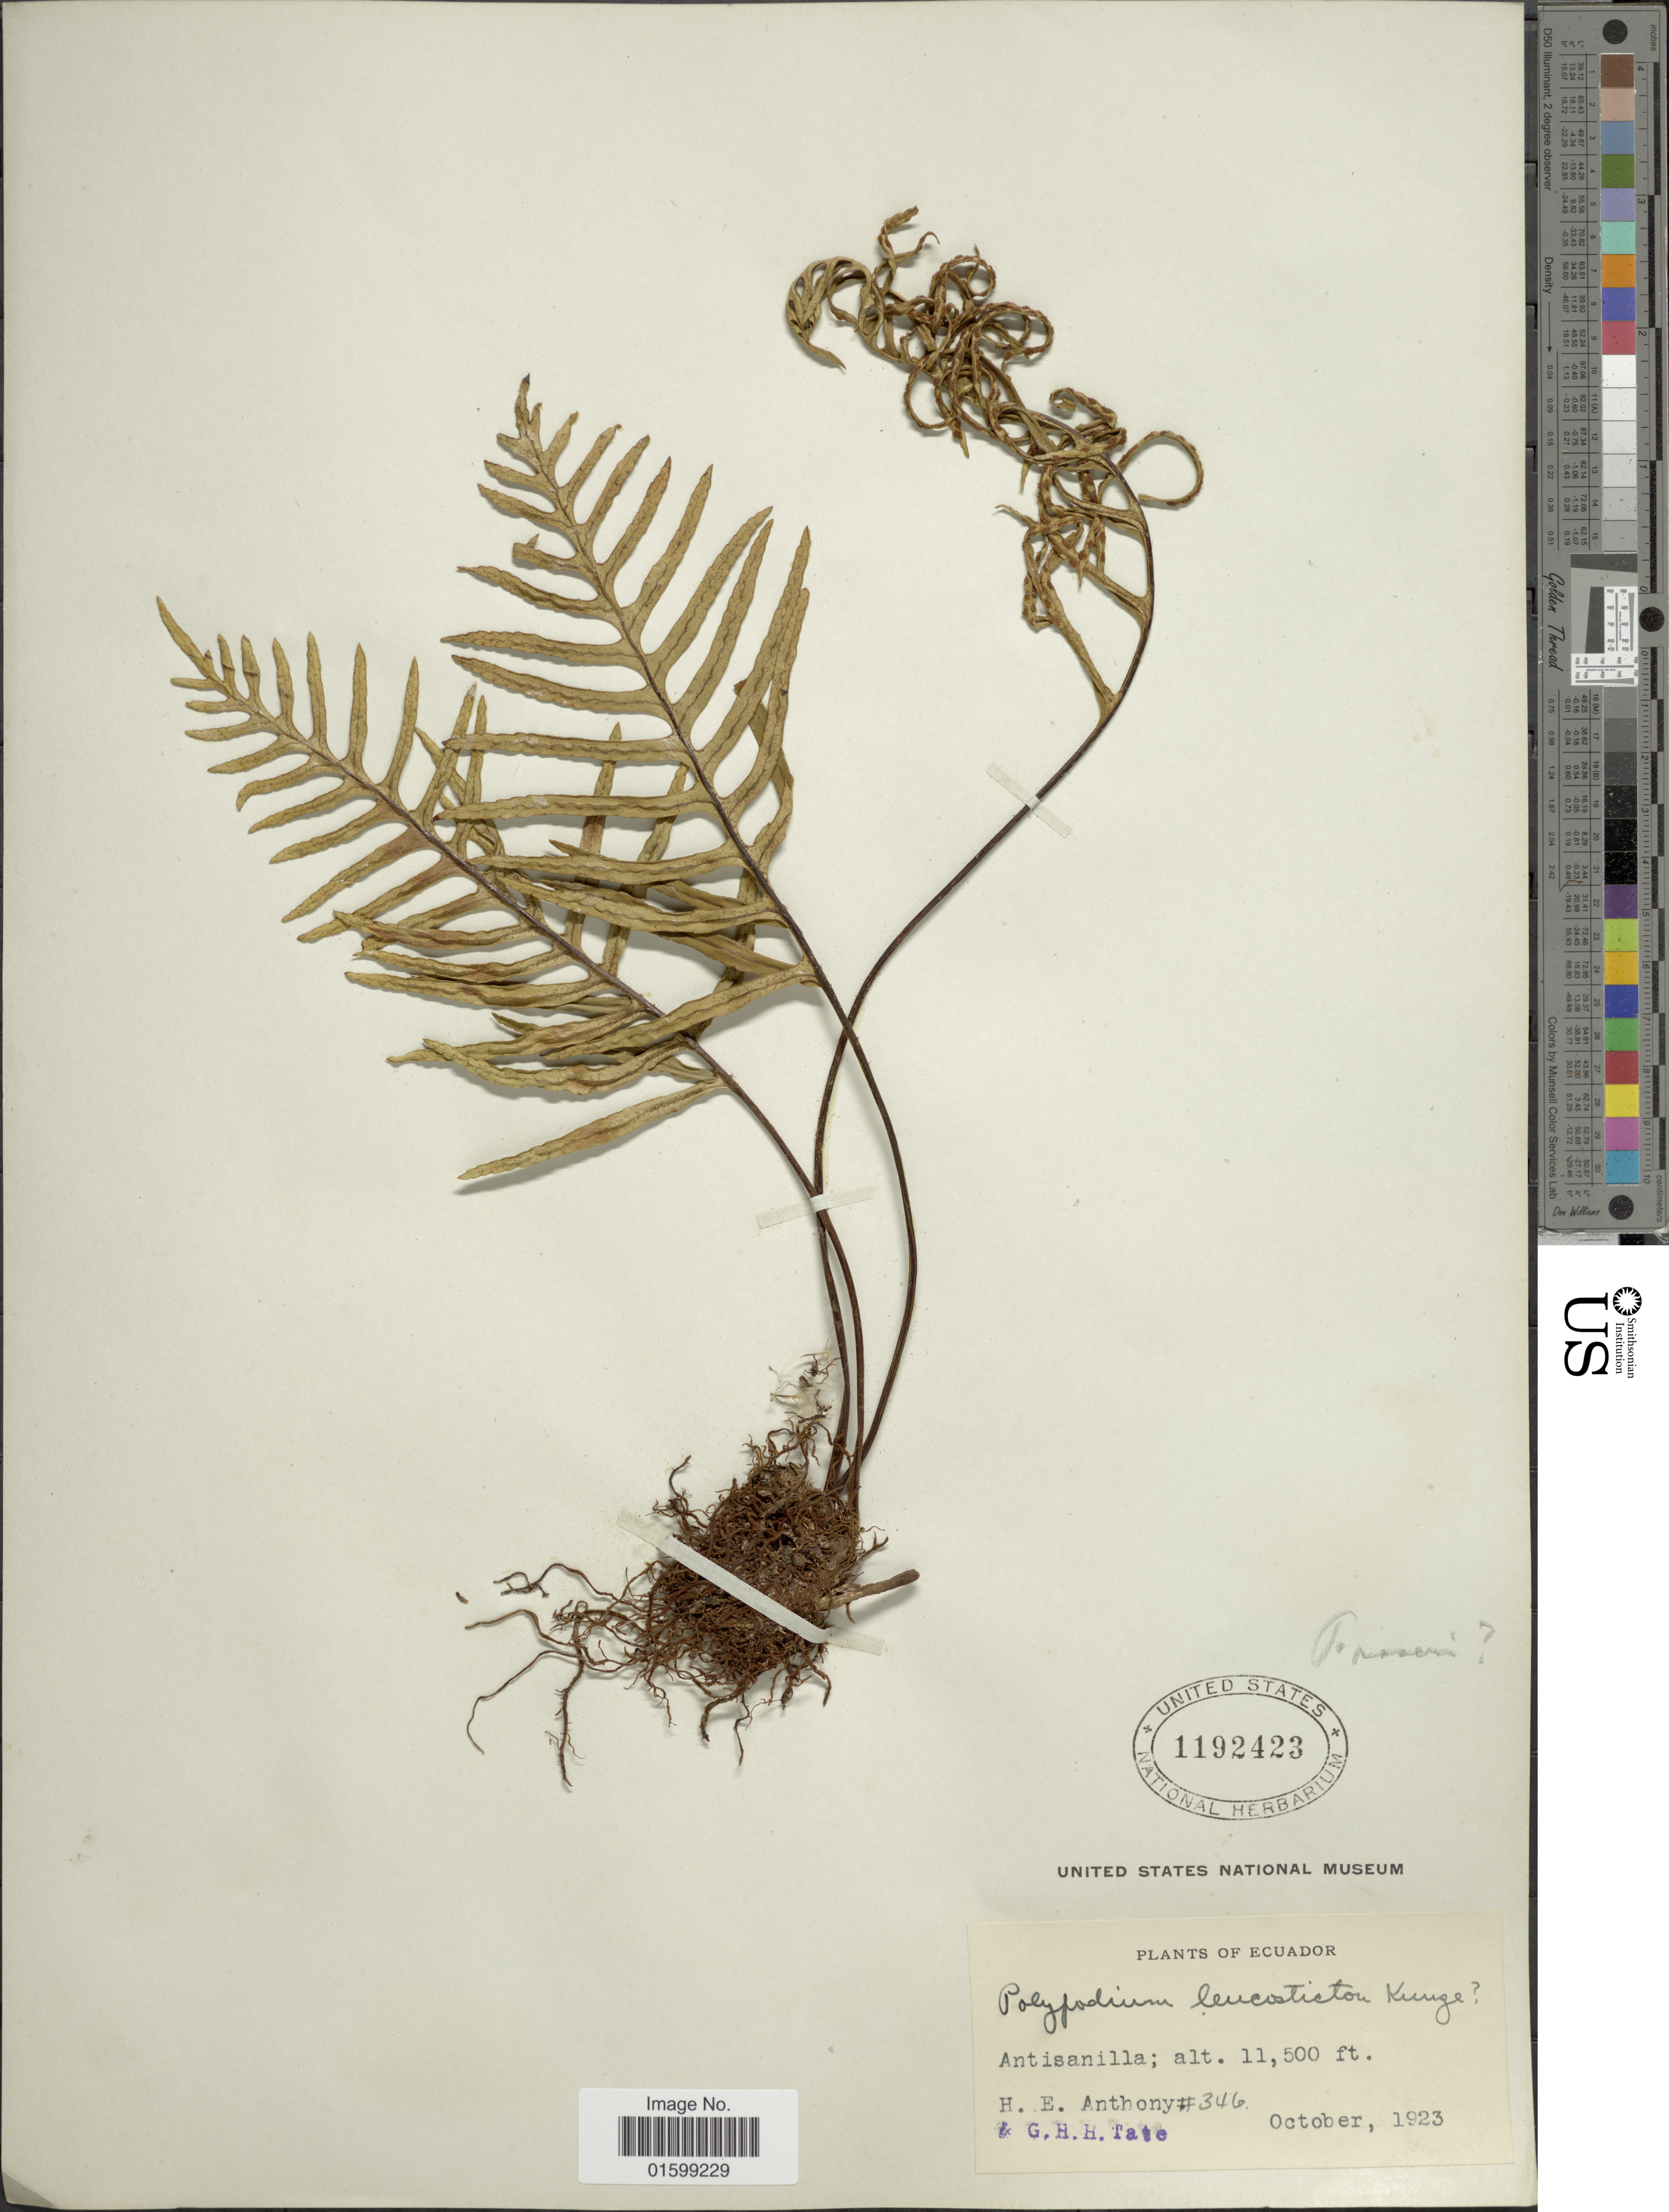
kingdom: Plantae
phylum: Tracheophyta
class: Polypodiopsida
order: Polypodiales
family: Polypodiaceae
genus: Pleopeltis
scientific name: Pleopeltis fraseri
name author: (Kuhn) A.R. Sm.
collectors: H. E. Anthony & G. H. H.Tate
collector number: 346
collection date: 1923-10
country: Ecuador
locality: Antisanilla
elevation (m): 3505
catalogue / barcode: US 1192423